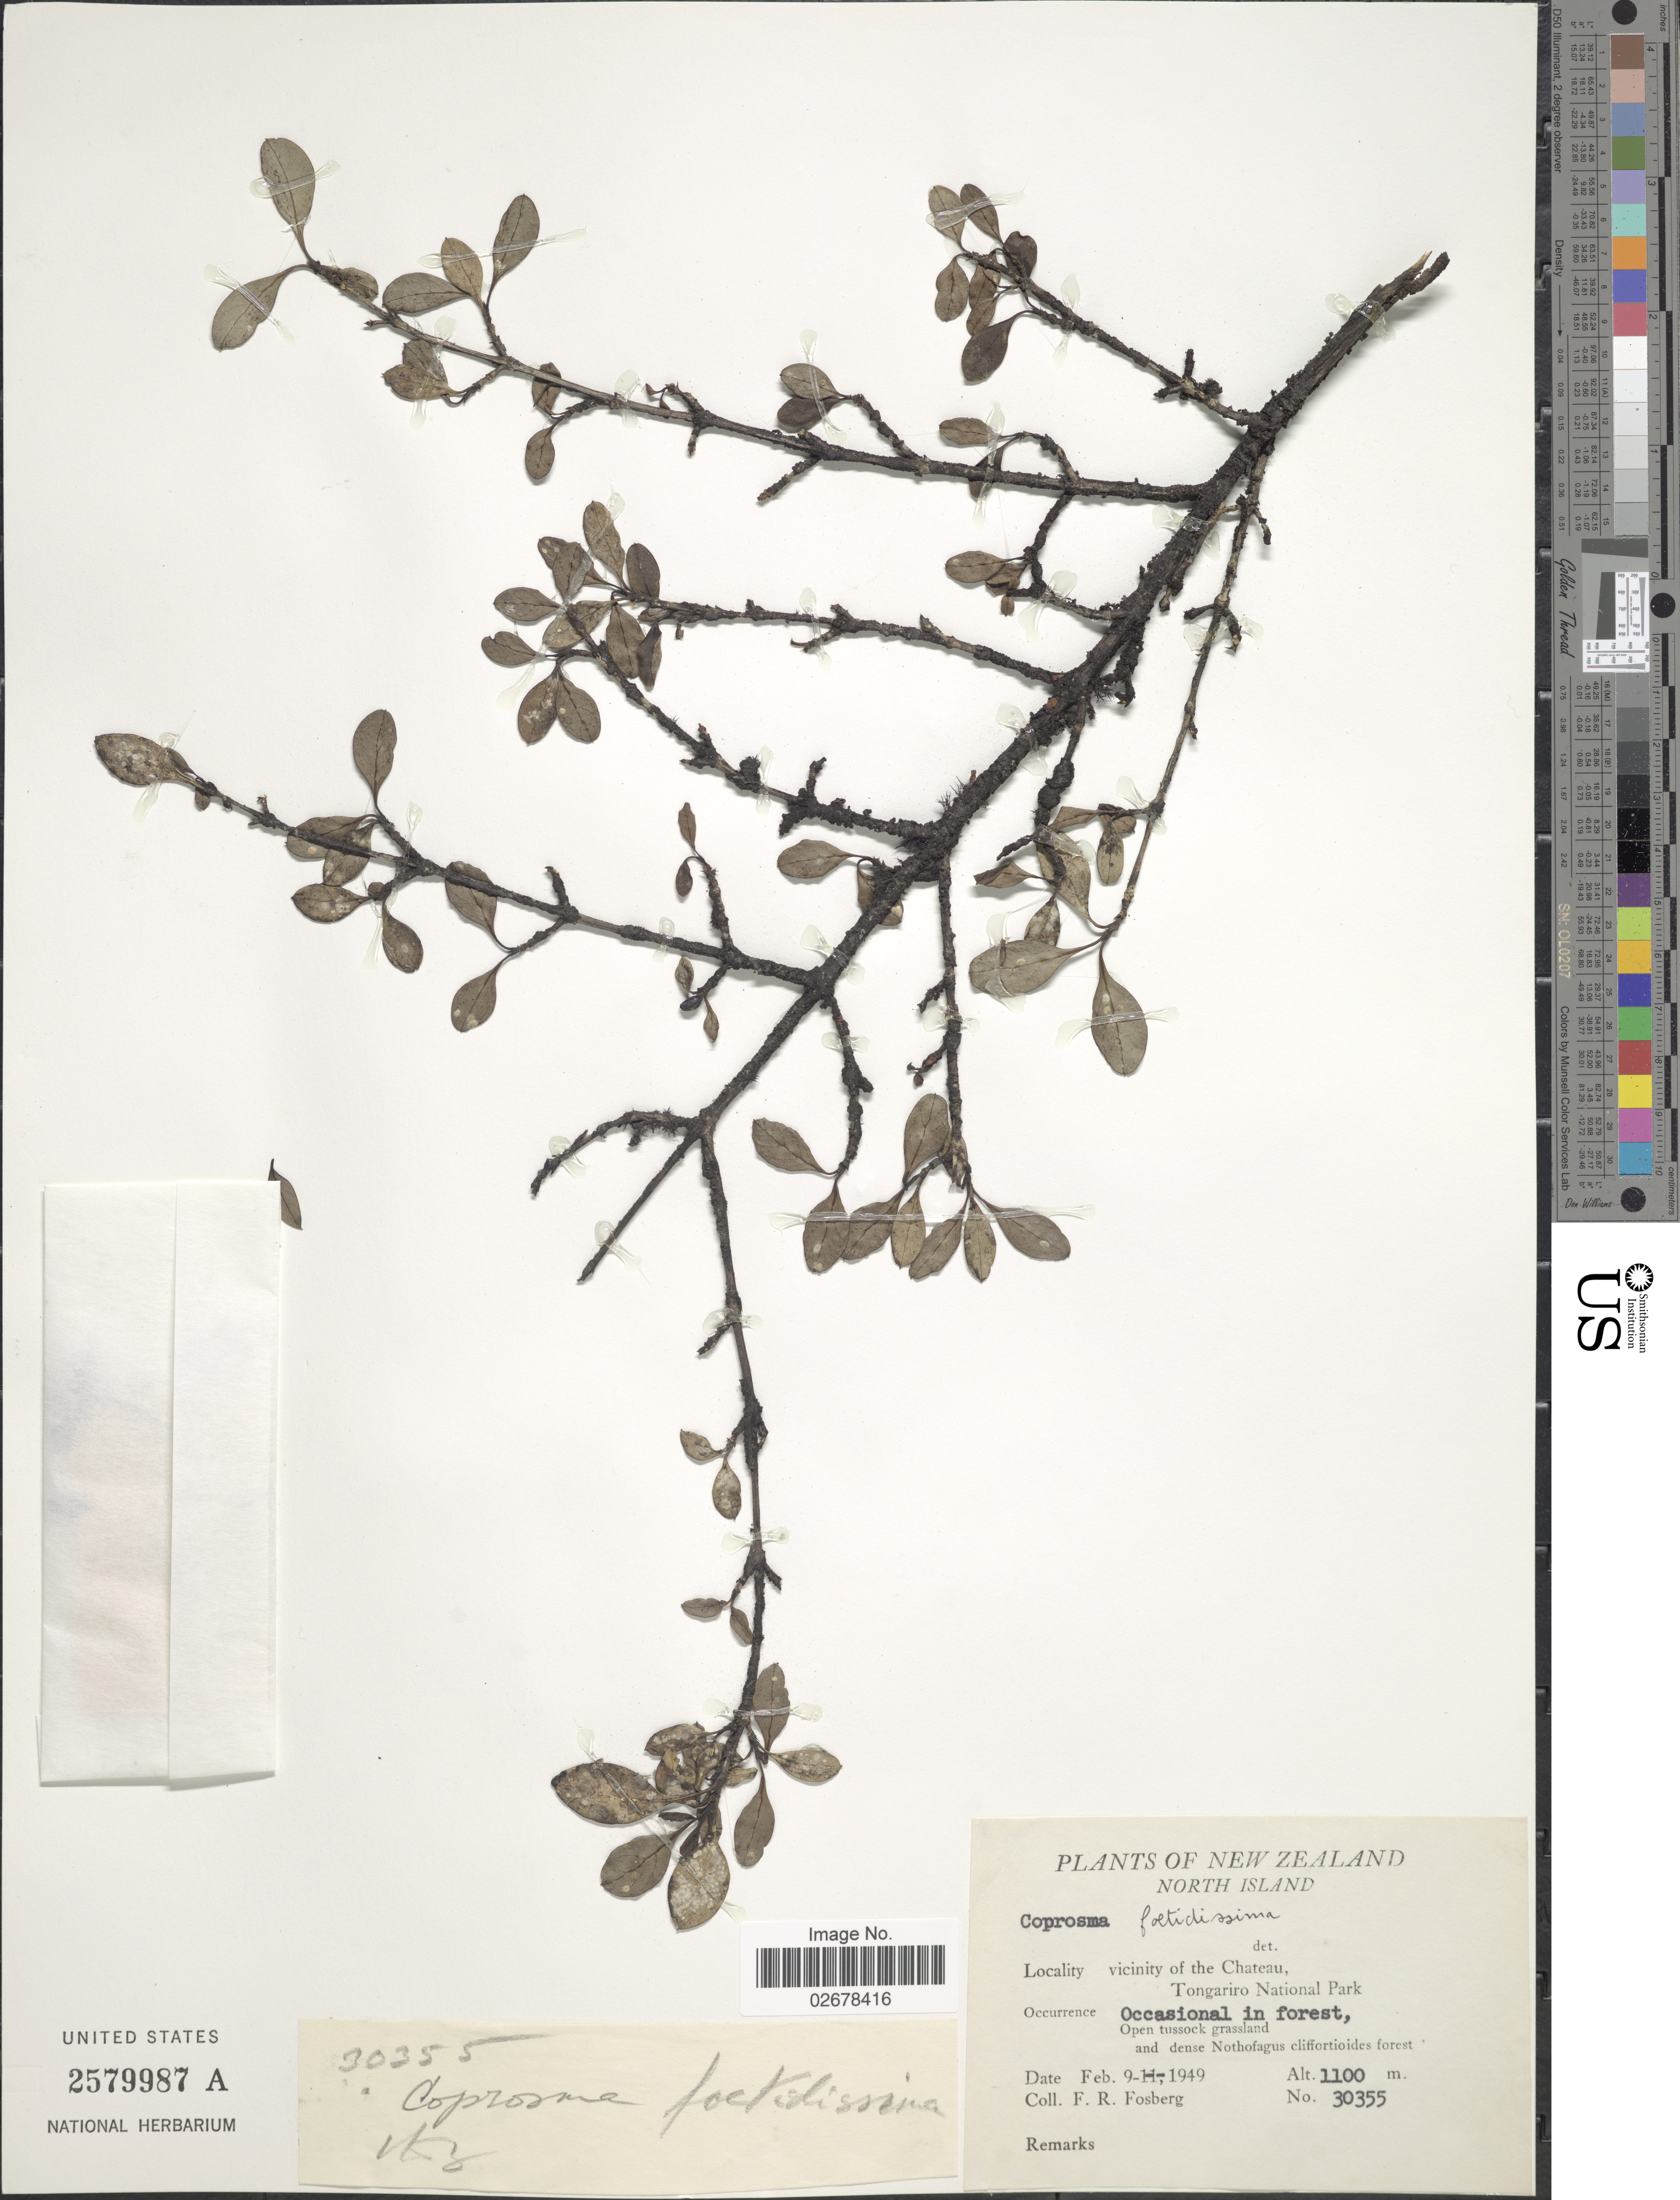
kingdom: Plantae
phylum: Tracheophyta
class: Magnoliopsida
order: Gentianales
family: Rubiaceae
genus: Coprosma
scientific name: Coprosma foetidissima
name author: J.R. Forst. & G. Forst.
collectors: F. R. Fosberg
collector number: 30355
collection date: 1949-02-09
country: New Zealand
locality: North Island, vicinity of the Chateau, Tongariro National Park.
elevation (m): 1100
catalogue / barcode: US 2579987